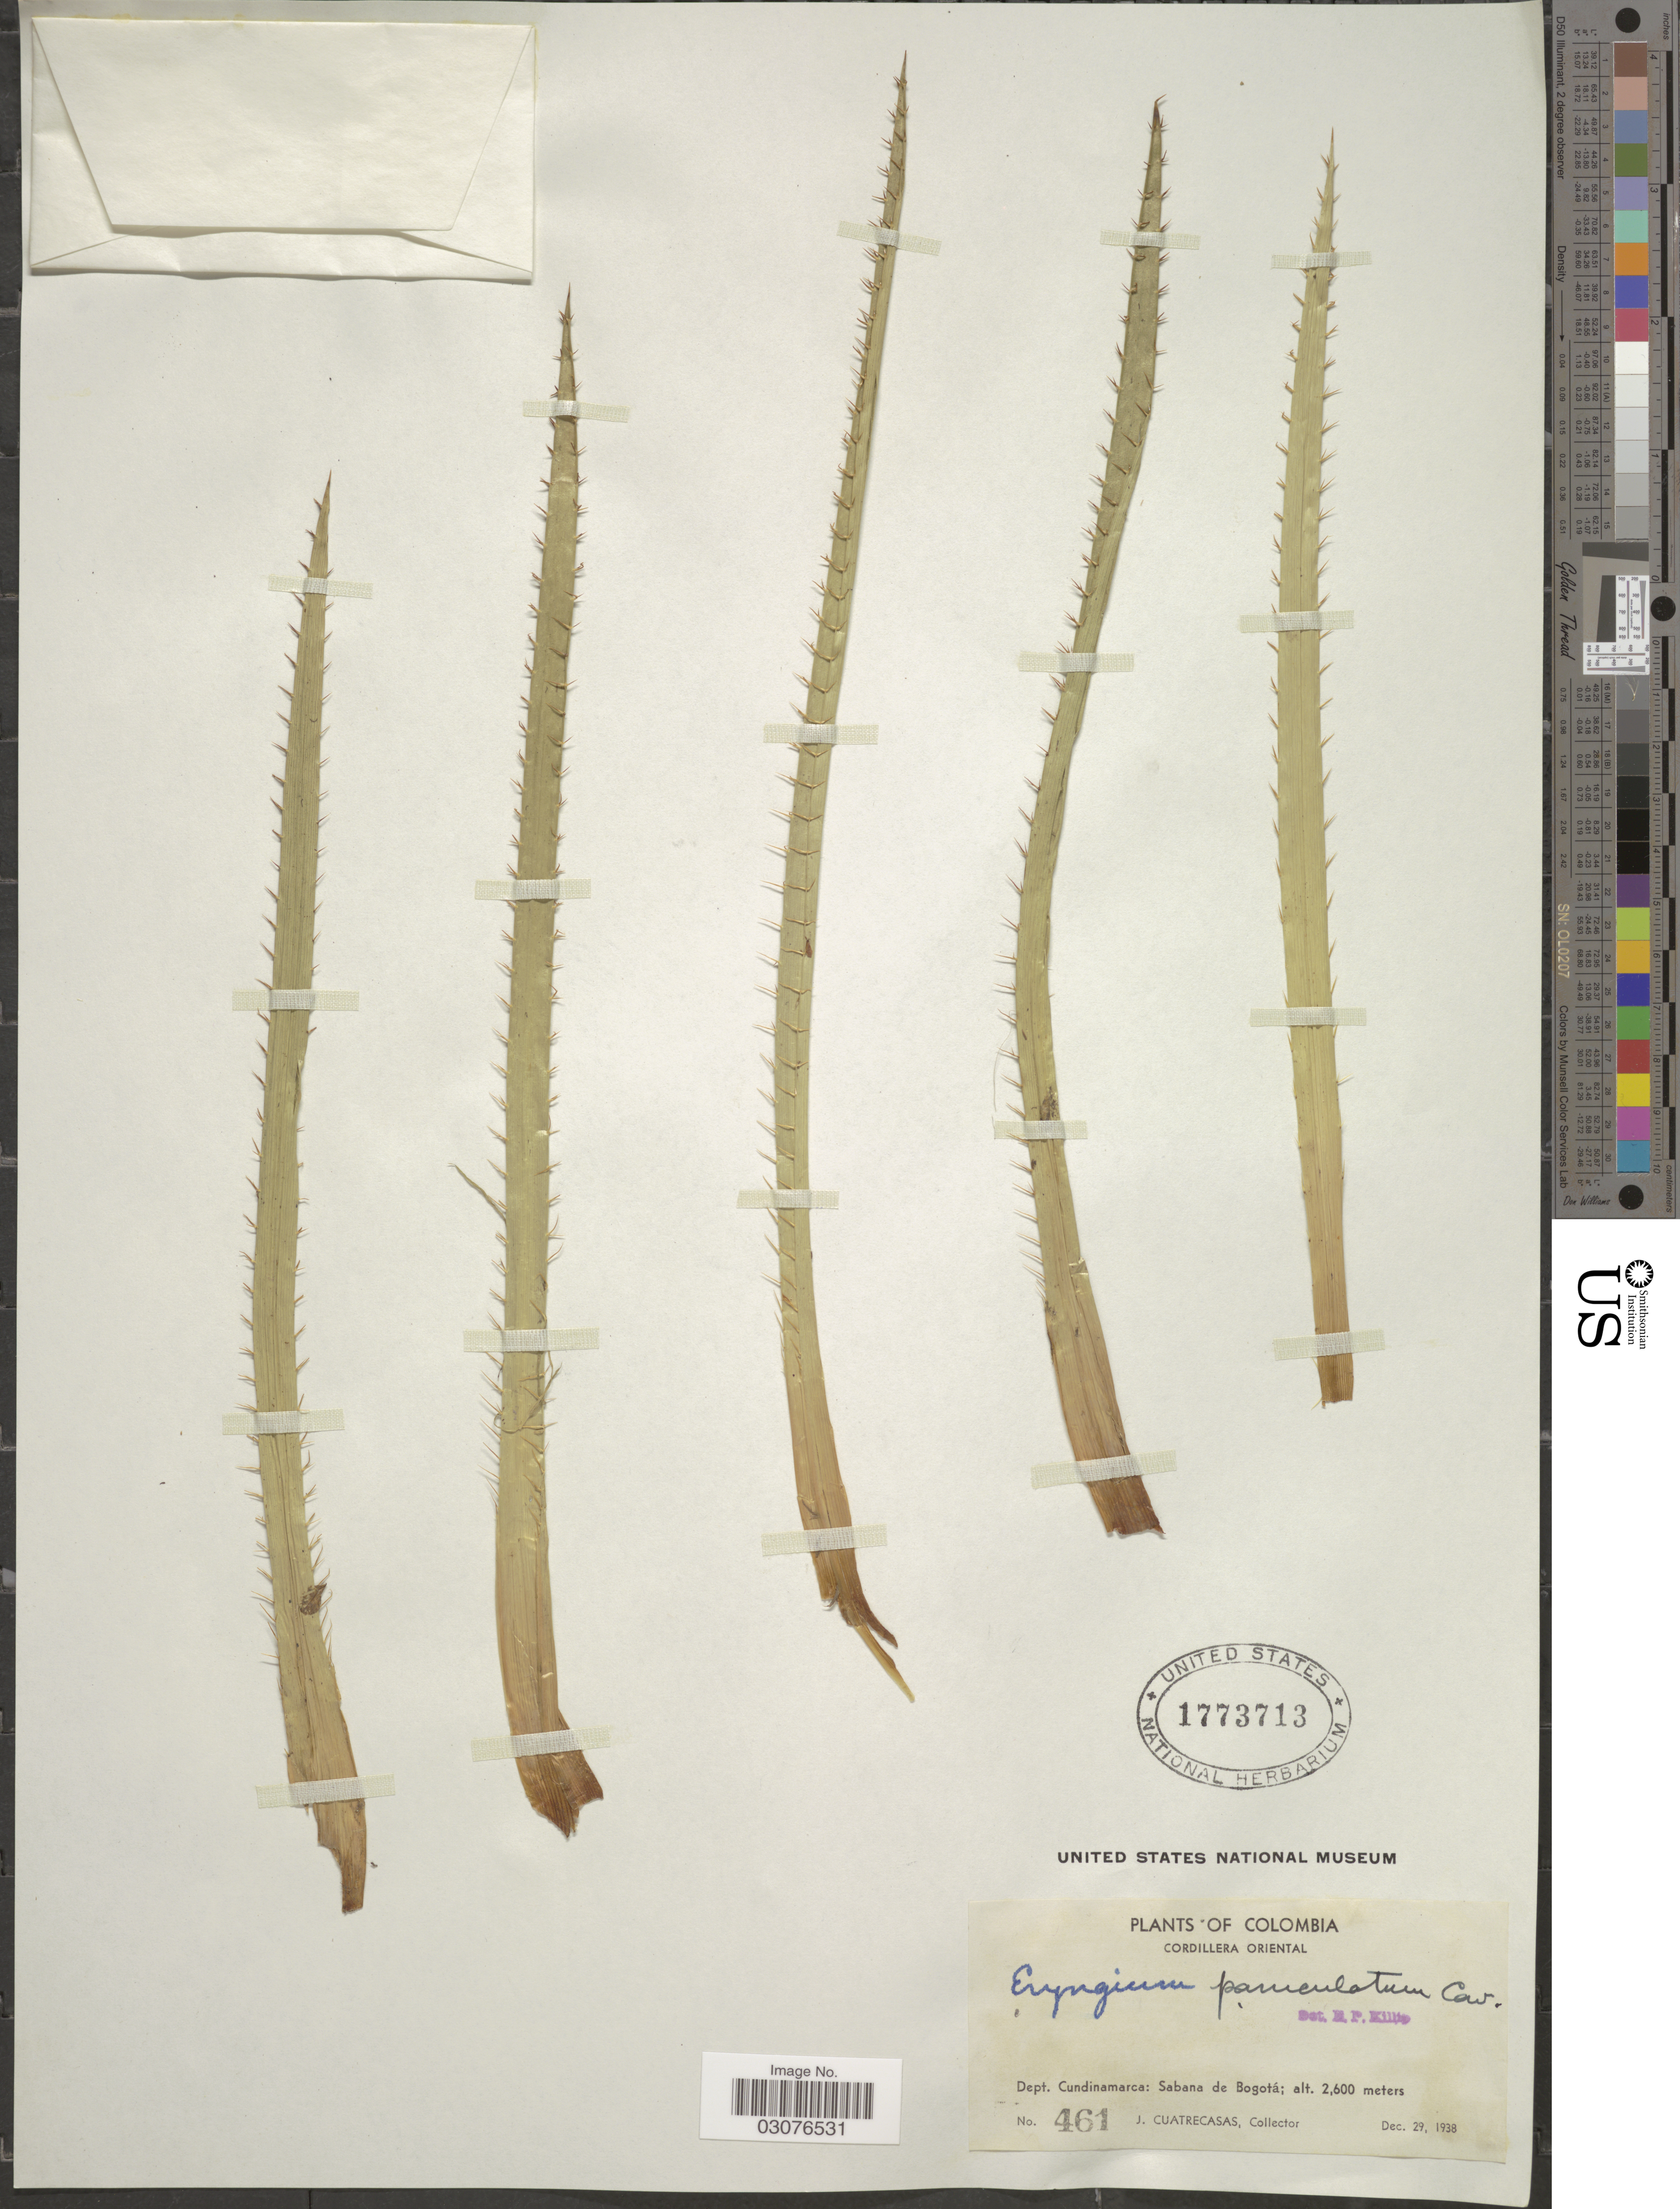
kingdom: Plantae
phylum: Tracheophyta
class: Magnoliopsida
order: Apiales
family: Apiaceae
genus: Eryngium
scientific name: Eryngium humboldtii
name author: F. Delaroche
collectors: J. Cuatrecasas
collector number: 461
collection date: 1938-12-29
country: Colombia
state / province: Cundinamarca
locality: Cordillera Oriental. Dept. Cundinamarca: Sabana de Bogotá.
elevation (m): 2600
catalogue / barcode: US 1773713